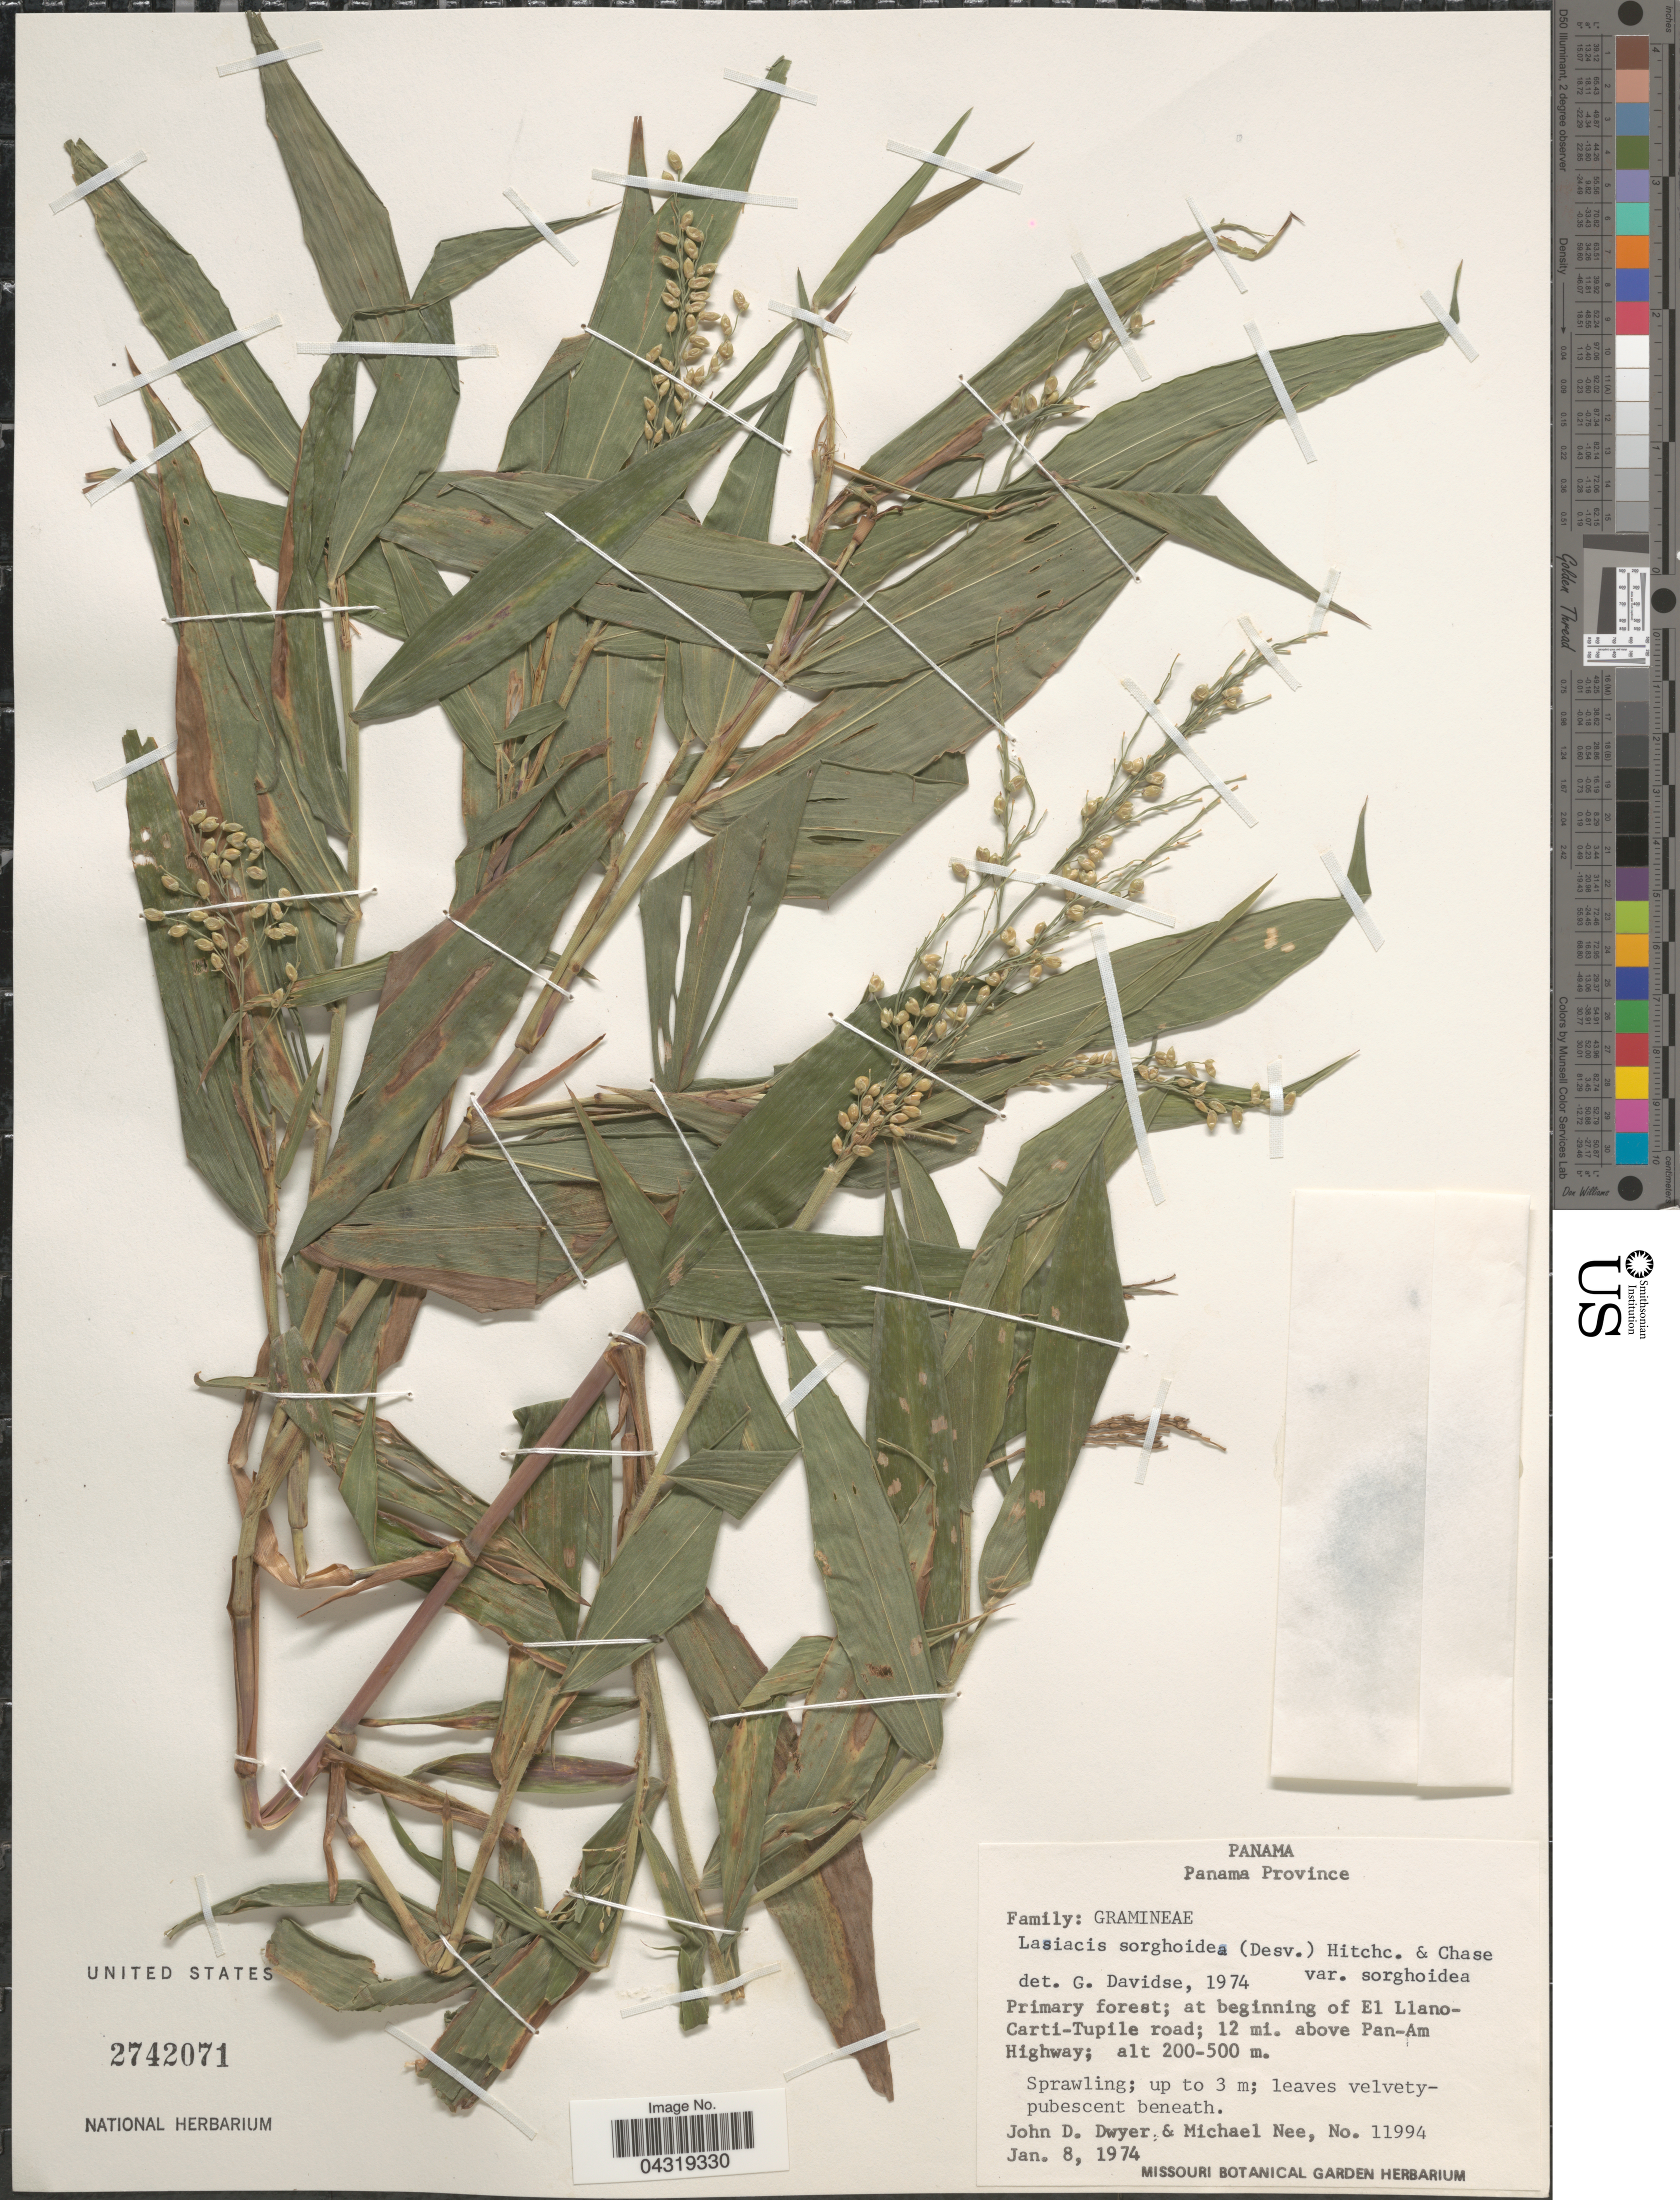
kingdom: Plantae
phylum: Tracheophyta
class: Liliopsida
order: Poales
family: Poaceae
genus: Lasiacis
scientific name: Lasiacis sorghoidea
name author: (Desv. ex Ham.) Hitchc. & Chase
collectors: J. D. Dwyer & M. Nee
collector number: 11994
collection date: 1974-01-08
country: Panama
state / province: Panamá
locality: Panama Province. Primary forest; at beginning of El Llano-Carti-Tupile road; 12 mi. above Pan-Am Highway.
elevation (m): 200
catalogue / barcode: US 2742071